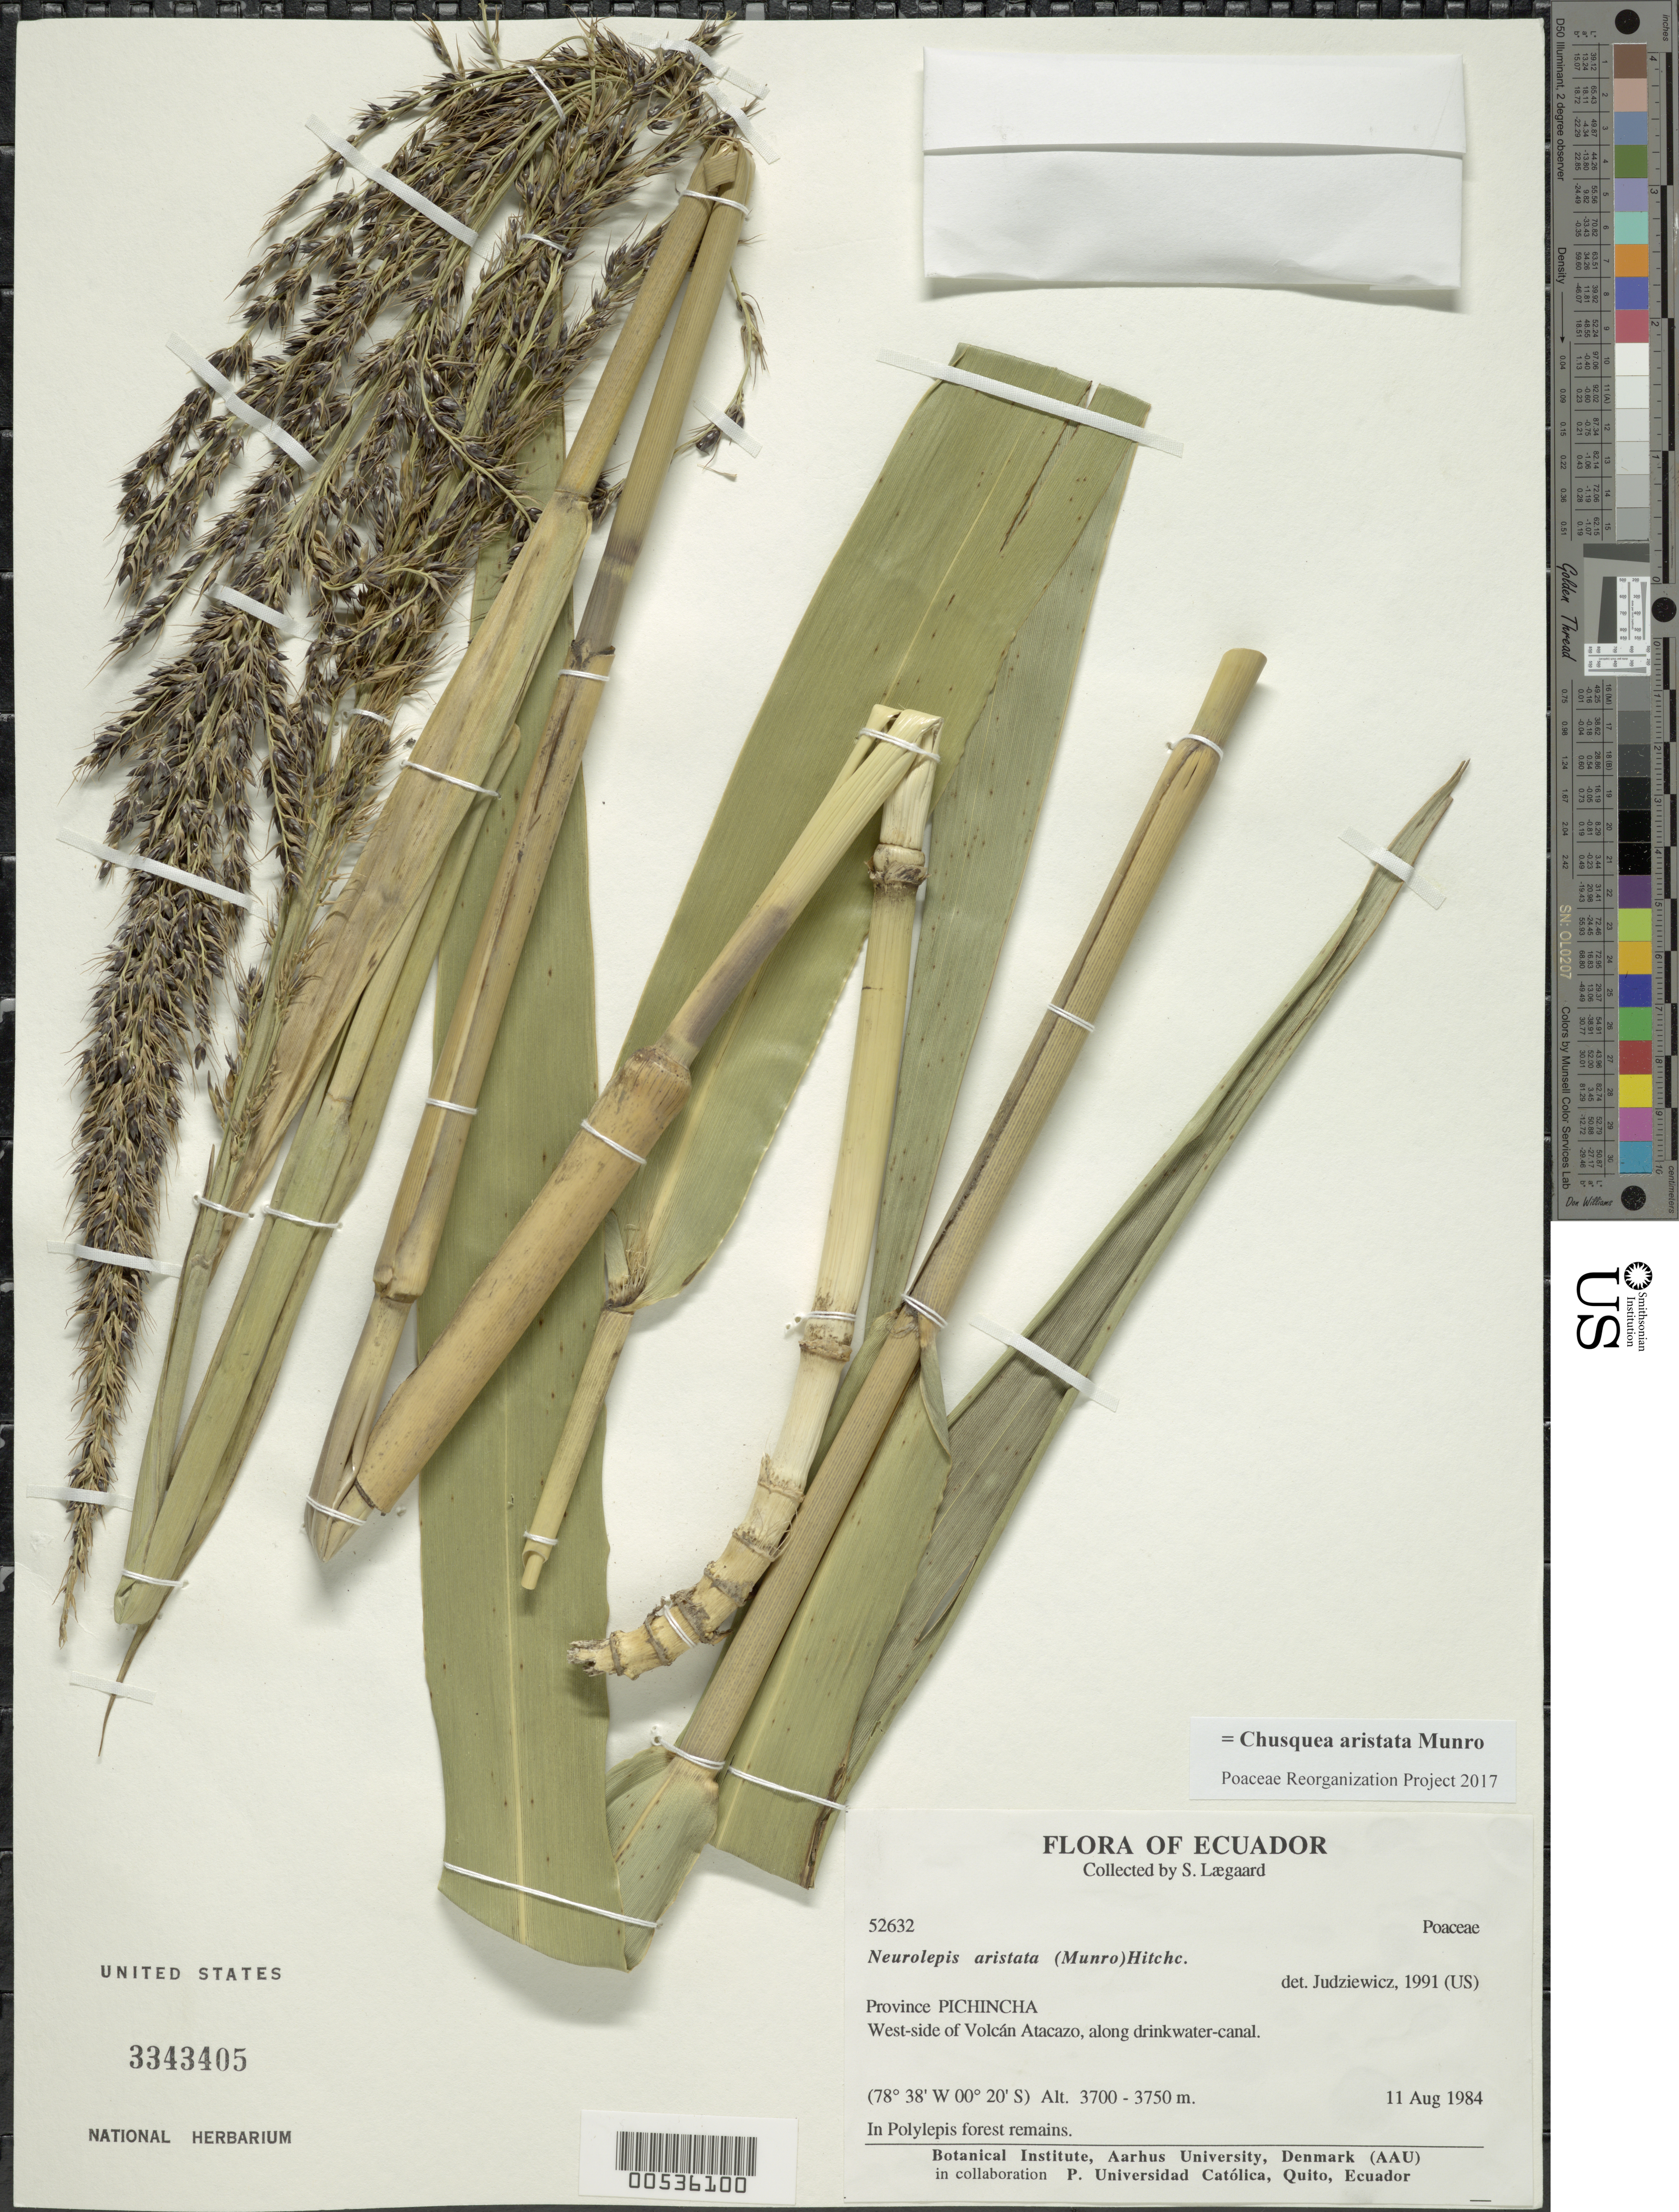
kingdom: Plantae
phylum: Tracheophyta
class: Liliopsida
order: Poales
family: Poaceae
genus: Chusquea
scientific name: Chusquea aristata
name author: Munro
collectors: S. Lægaard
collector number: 52632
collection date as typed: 11 Aug 1984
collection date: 1984-08-11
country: Ecuador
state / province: Pichincha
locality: W side of Volcan atacazo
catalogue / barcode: US 3343405